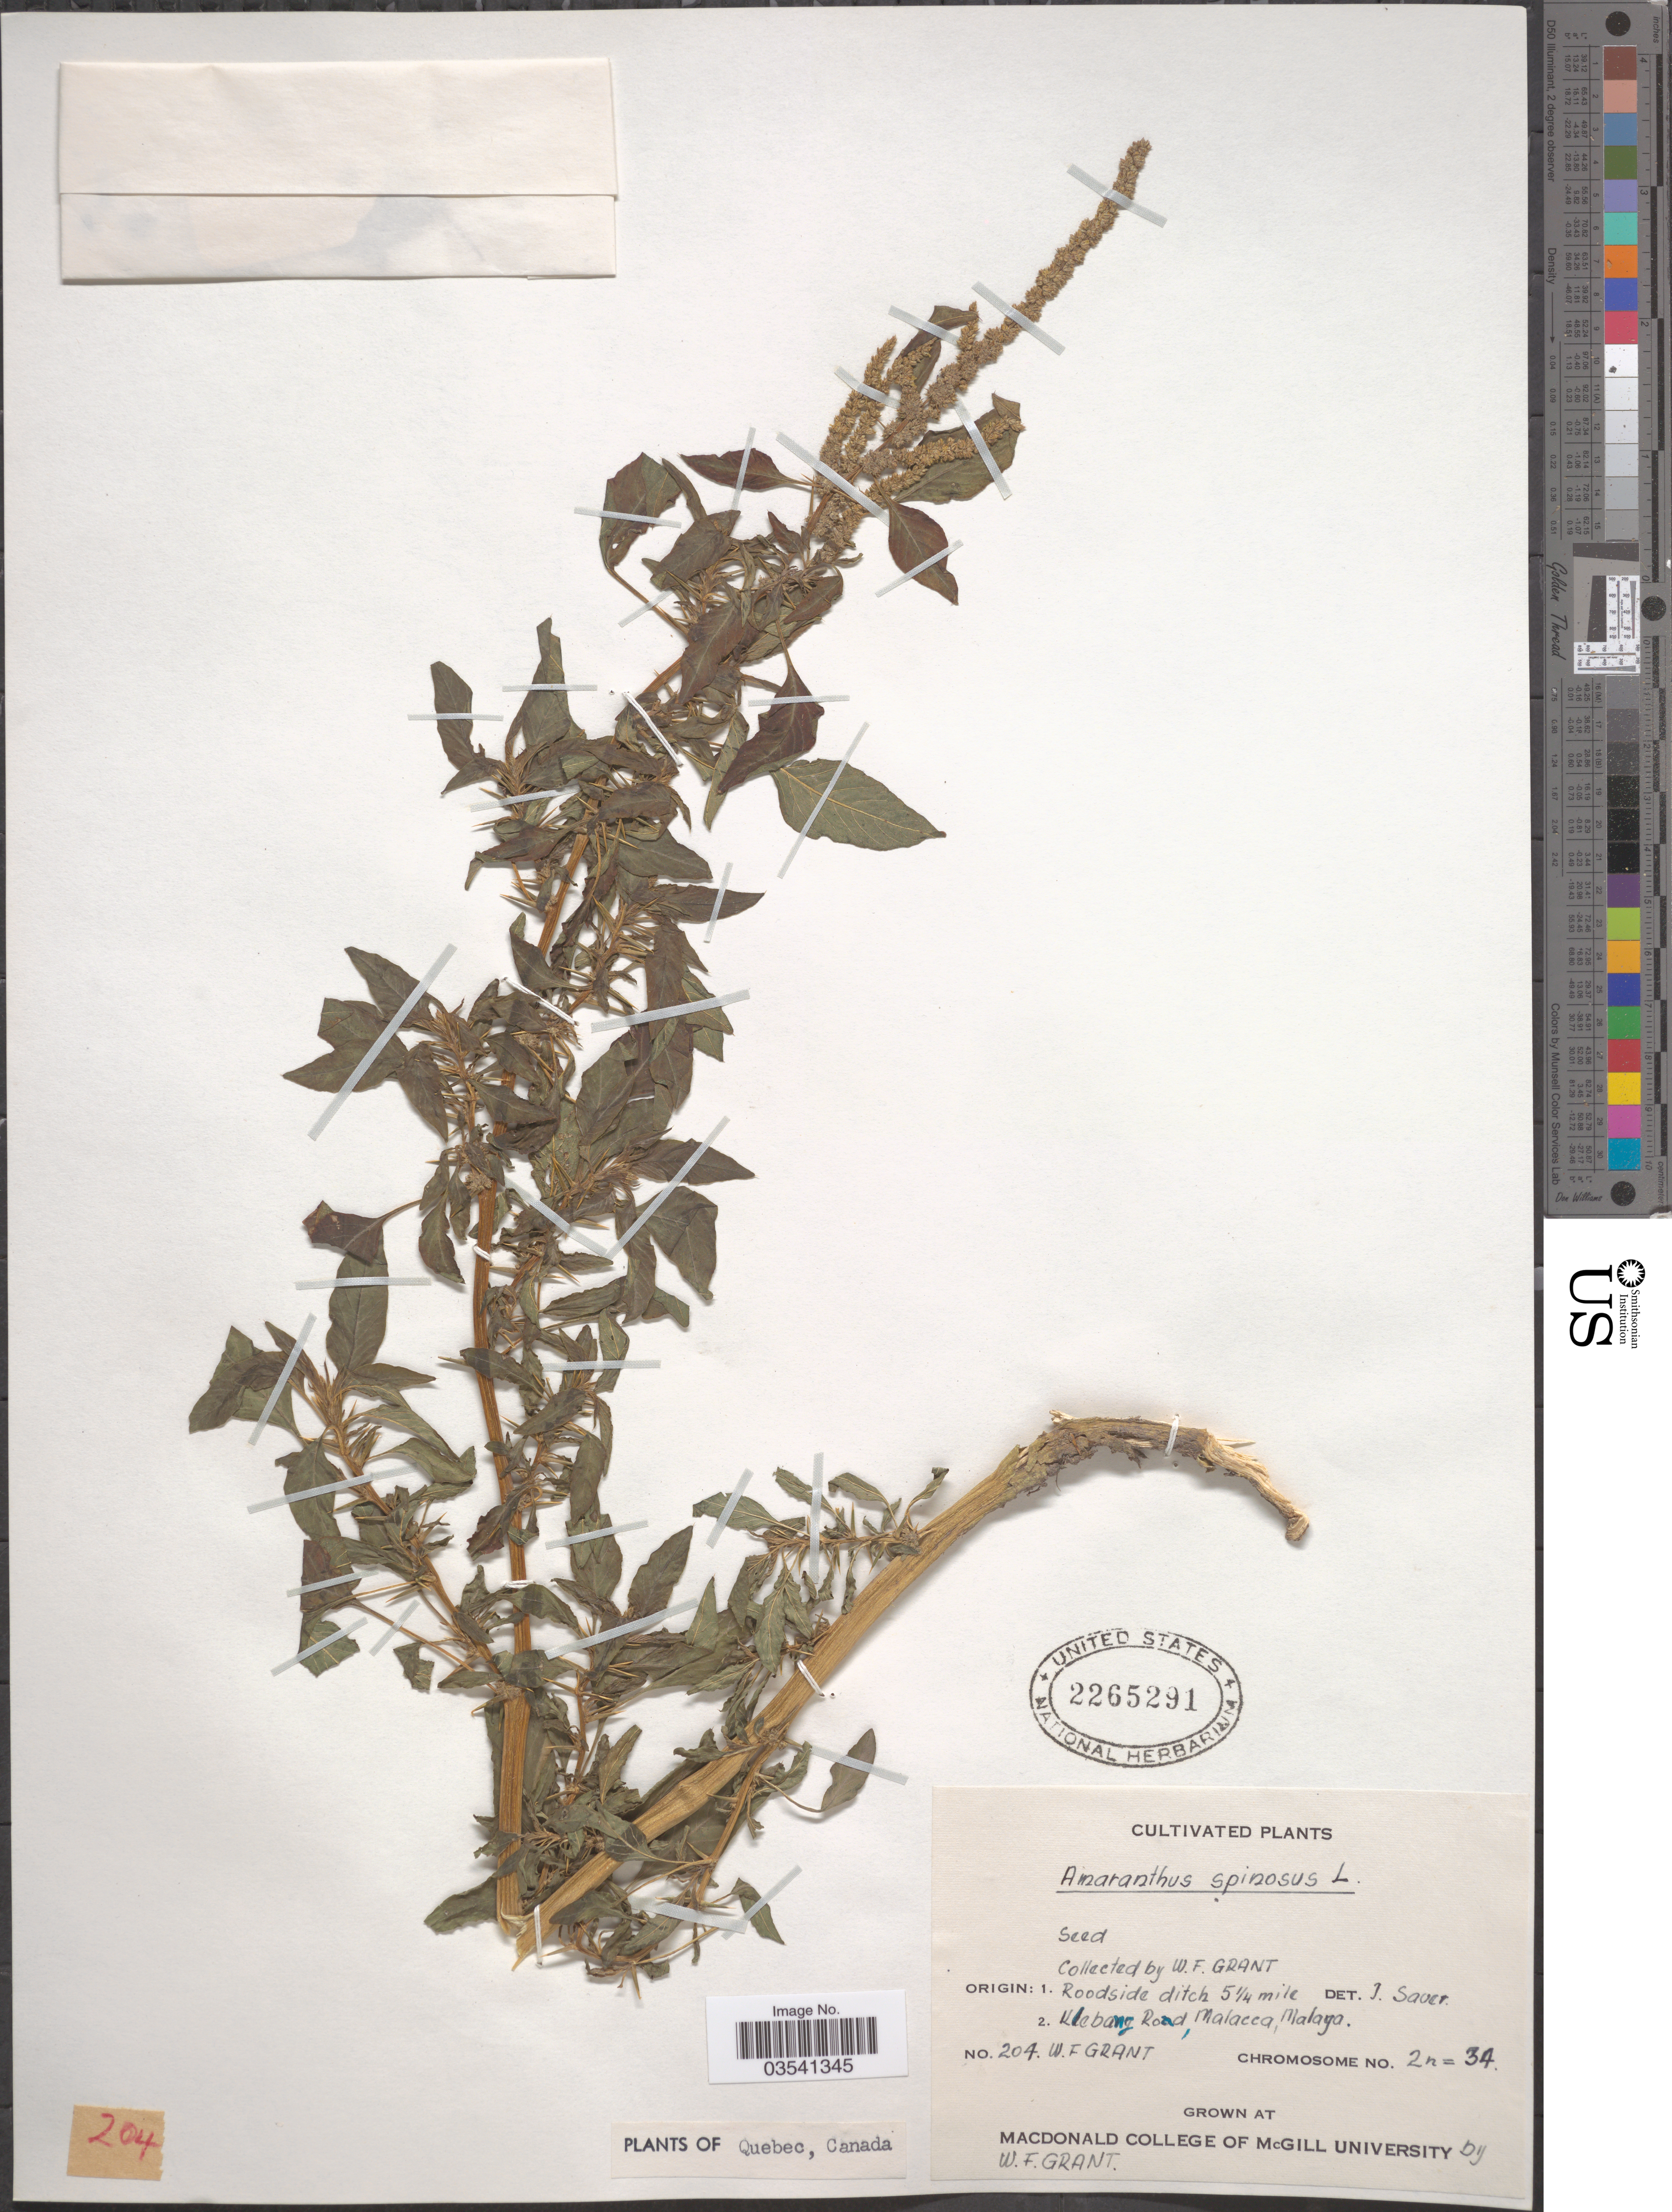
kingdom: Plantae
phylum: Tracheophyta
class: Magnoliopsida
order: Caryophyllales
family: Amaranthaceae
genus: Amaranthus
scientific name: Amaranthus spinosus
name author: L.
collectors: W. Grant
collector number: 204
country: Canada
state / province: Quebec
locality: Grown at MacDonald College of McGill University.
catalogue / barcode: US 2265291